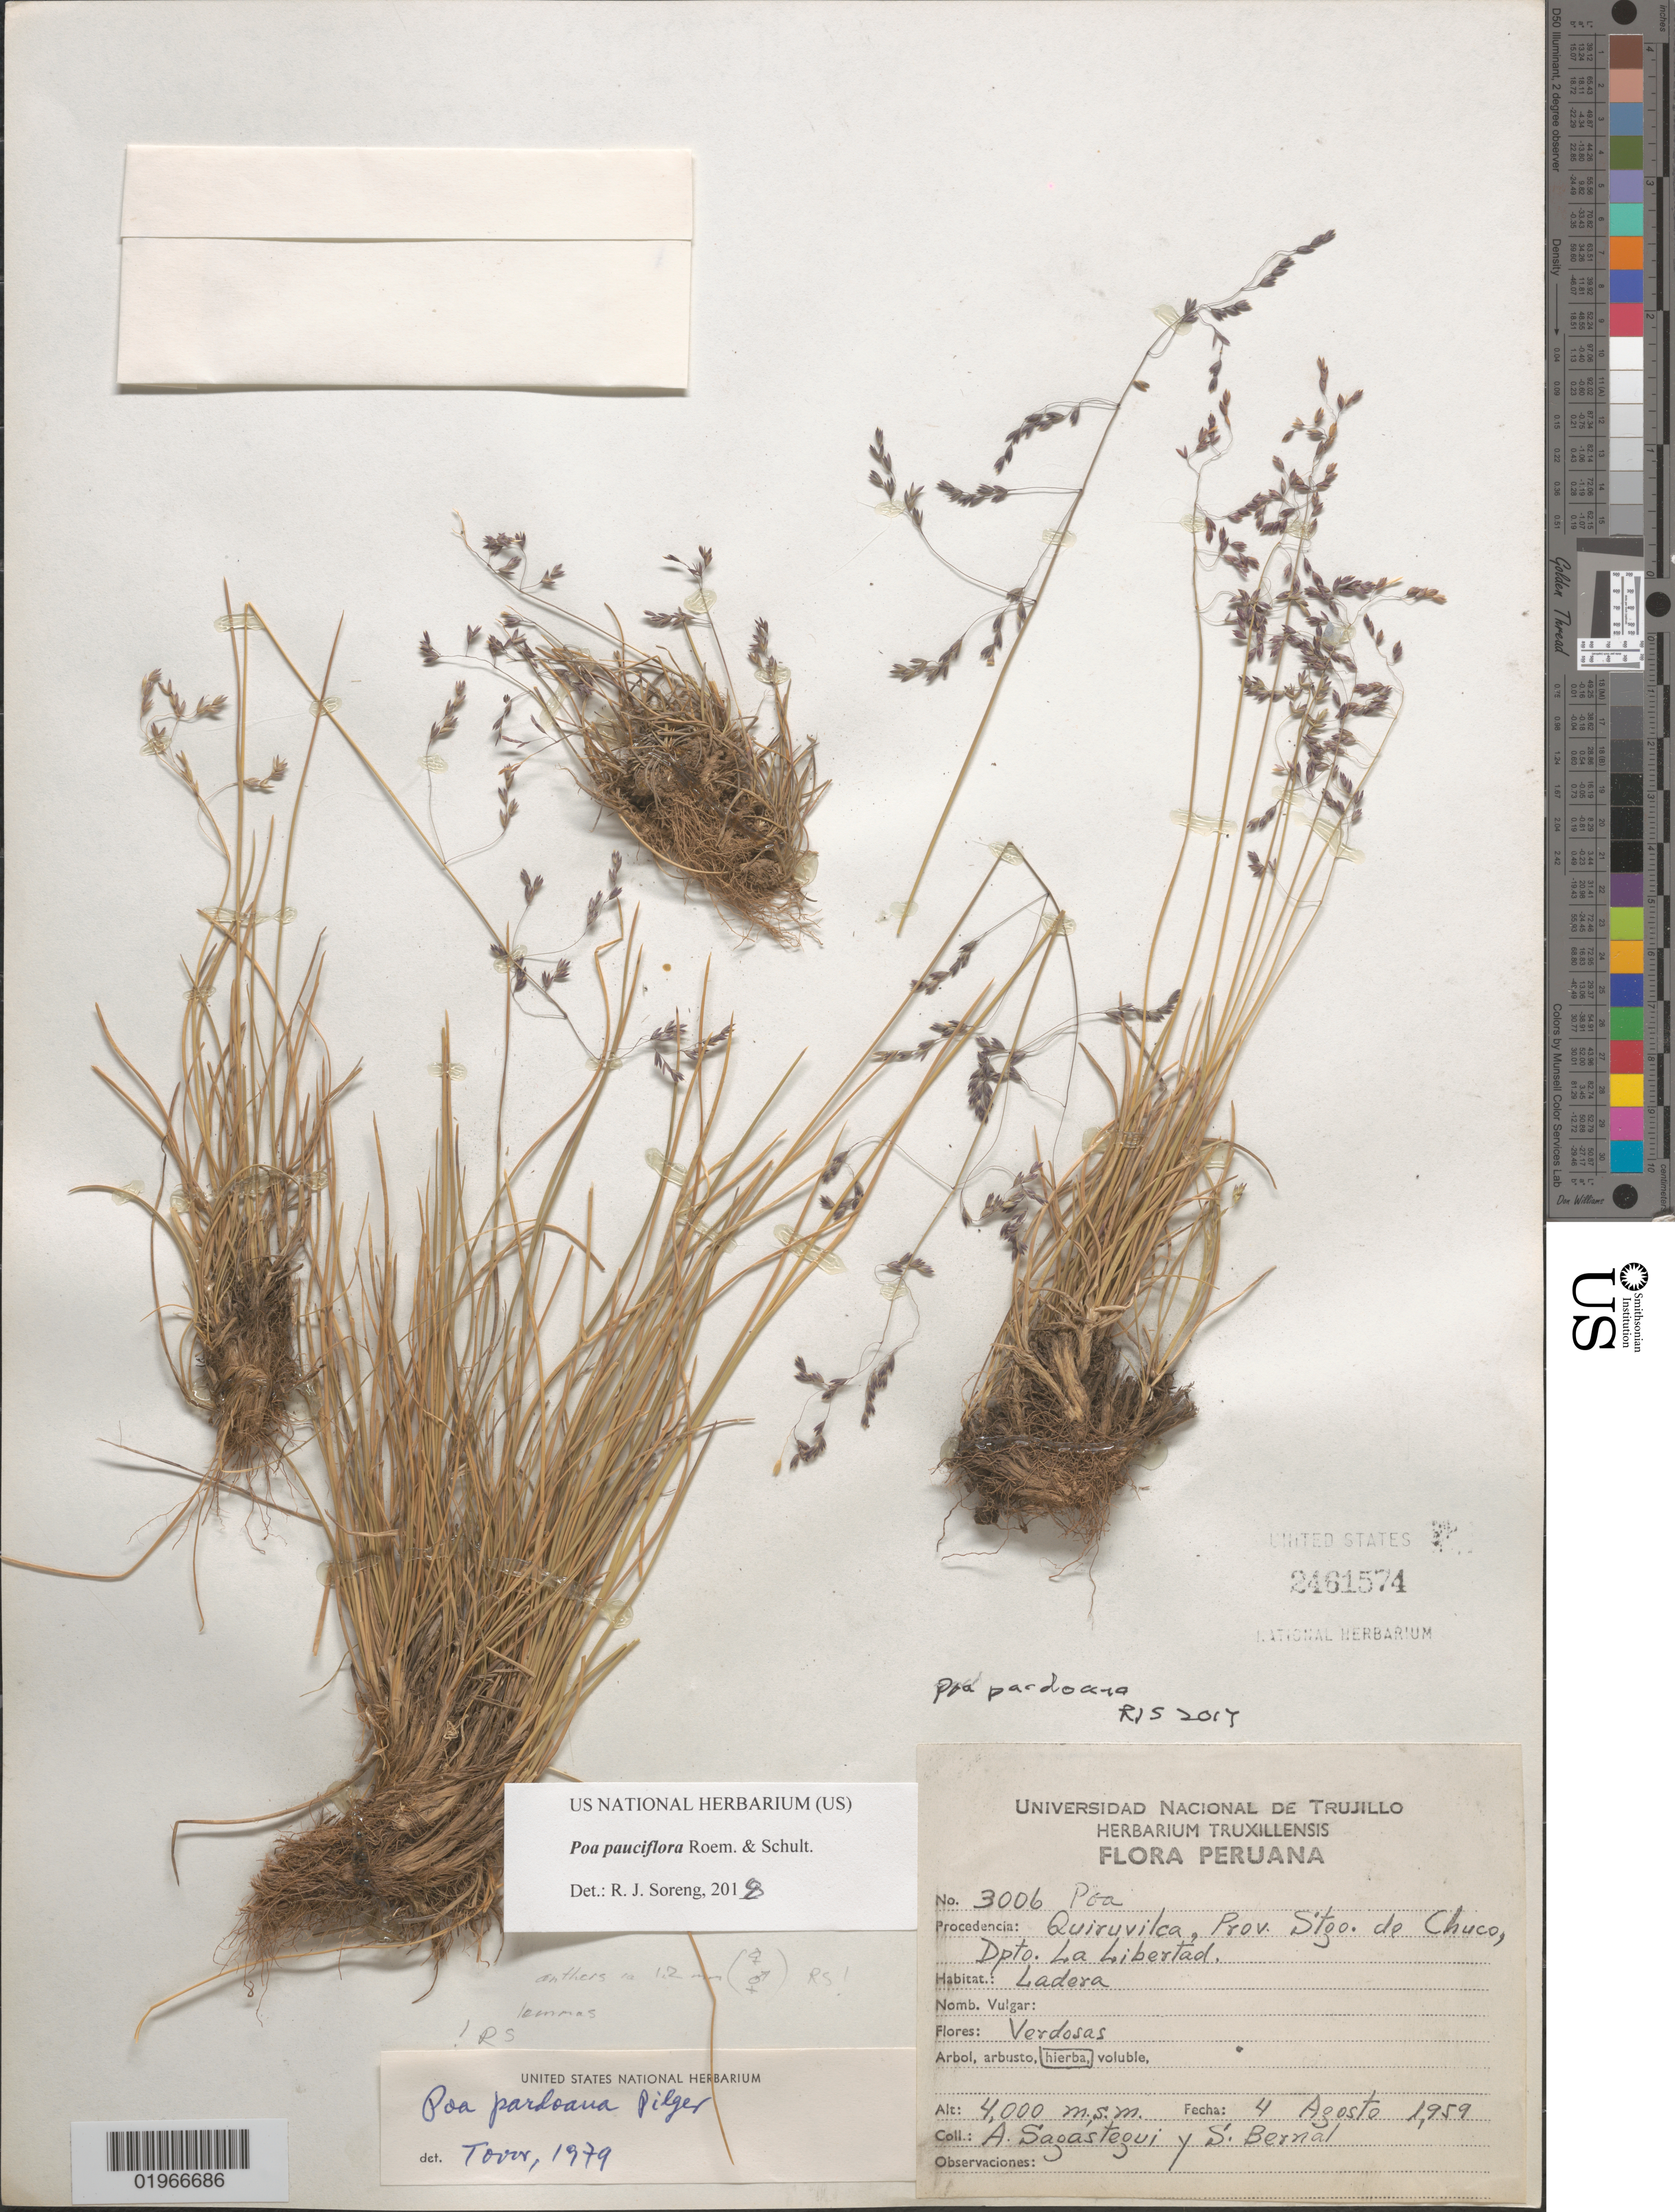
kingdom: Plantae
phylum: Tracheophyta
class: Liliopsida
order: Poales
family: Poaceae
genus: Poa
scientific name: Poa pauciflora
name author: Roem. & Schult.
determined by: Soreng, Robert J., Research Associate (BOT), Smithsonian Institution - National Museum of Natural History (UNITED STATES)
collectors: A. Sagástegui A. & S. Bernal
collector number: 3006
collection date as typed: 4 Agosto 1,959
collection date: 1959-08-04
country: Peru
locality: Quiruvilca, Prov. Stgo. de Chuco, Dpto. La Libertad.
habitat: Ladera.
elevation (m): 4000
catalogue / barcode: US 2461574